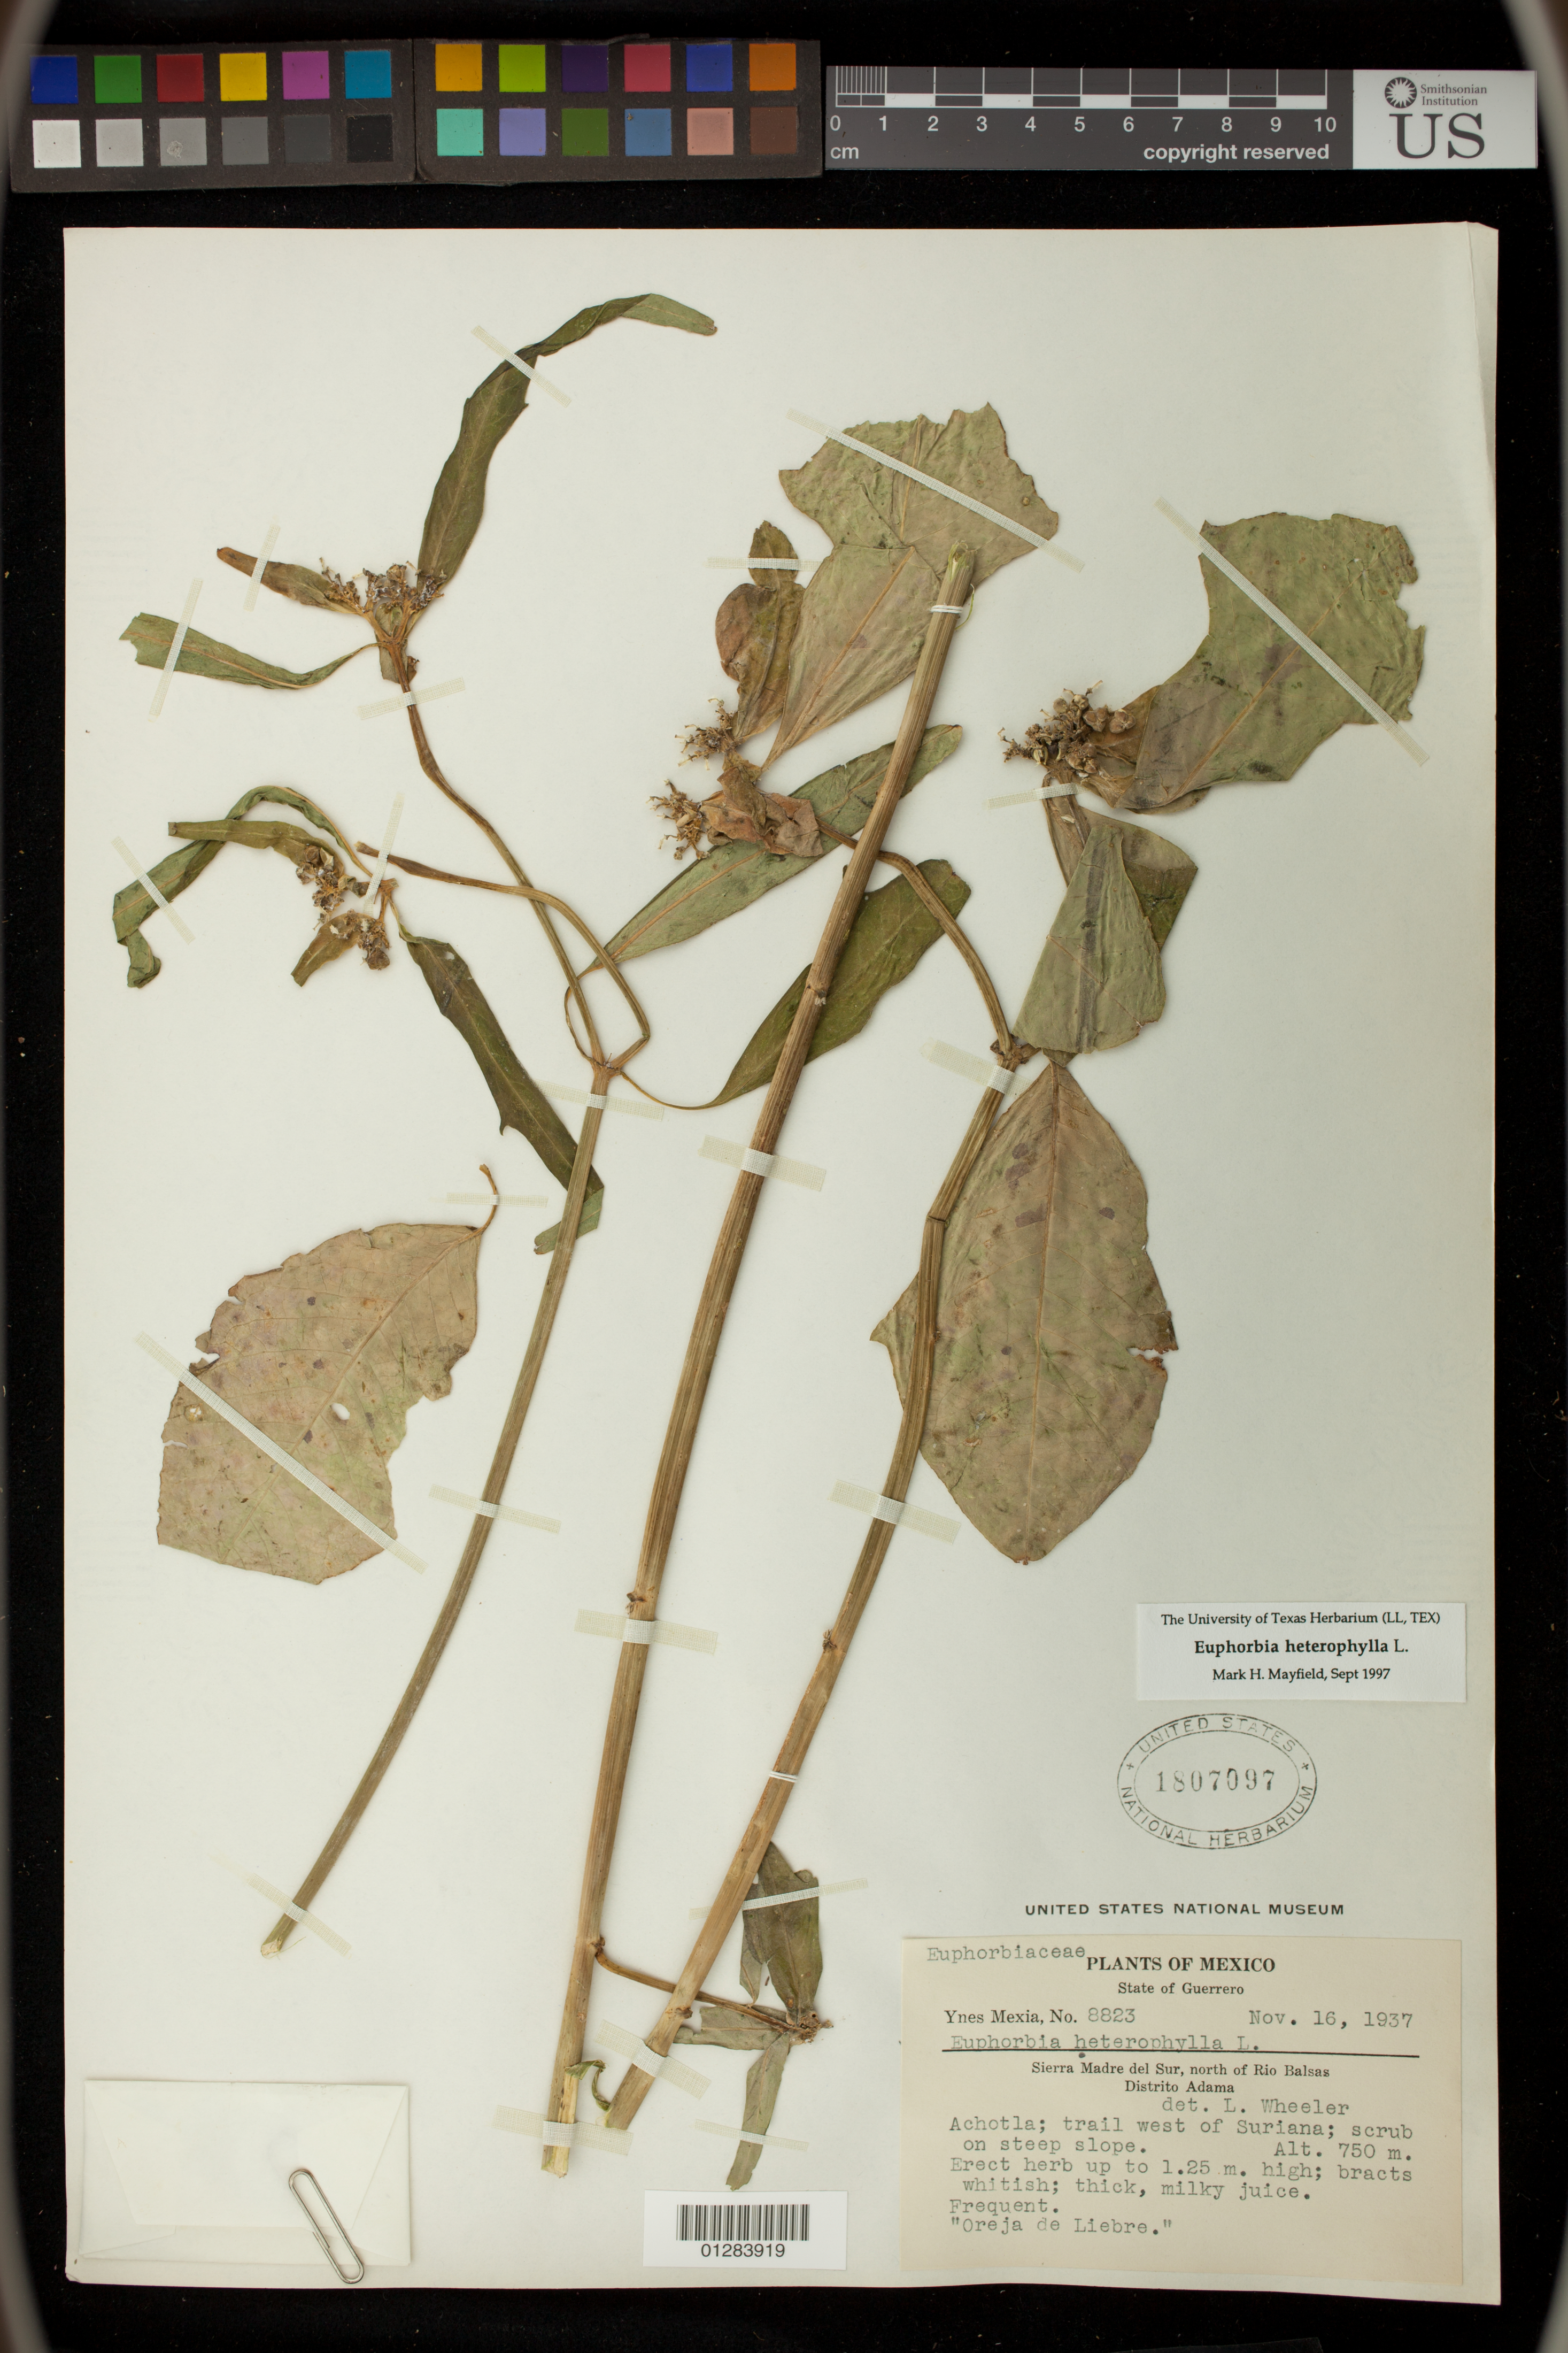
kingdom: Plantae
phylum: Tracheophyta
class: Magnoliopsida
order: Malpighiales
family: Euphorbiaceae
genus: Euphorbia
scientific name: Euphorbia heterophylla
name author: L.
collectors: Y. Mexia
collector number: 8823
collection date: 1937-11-16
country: Mexico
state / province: Guerrero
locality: Sierra Madre del Sur, north of Rio Balsas, Distrito Adama. Achotla; trail west of Suriana.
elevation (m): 750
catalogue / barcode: US 1807097